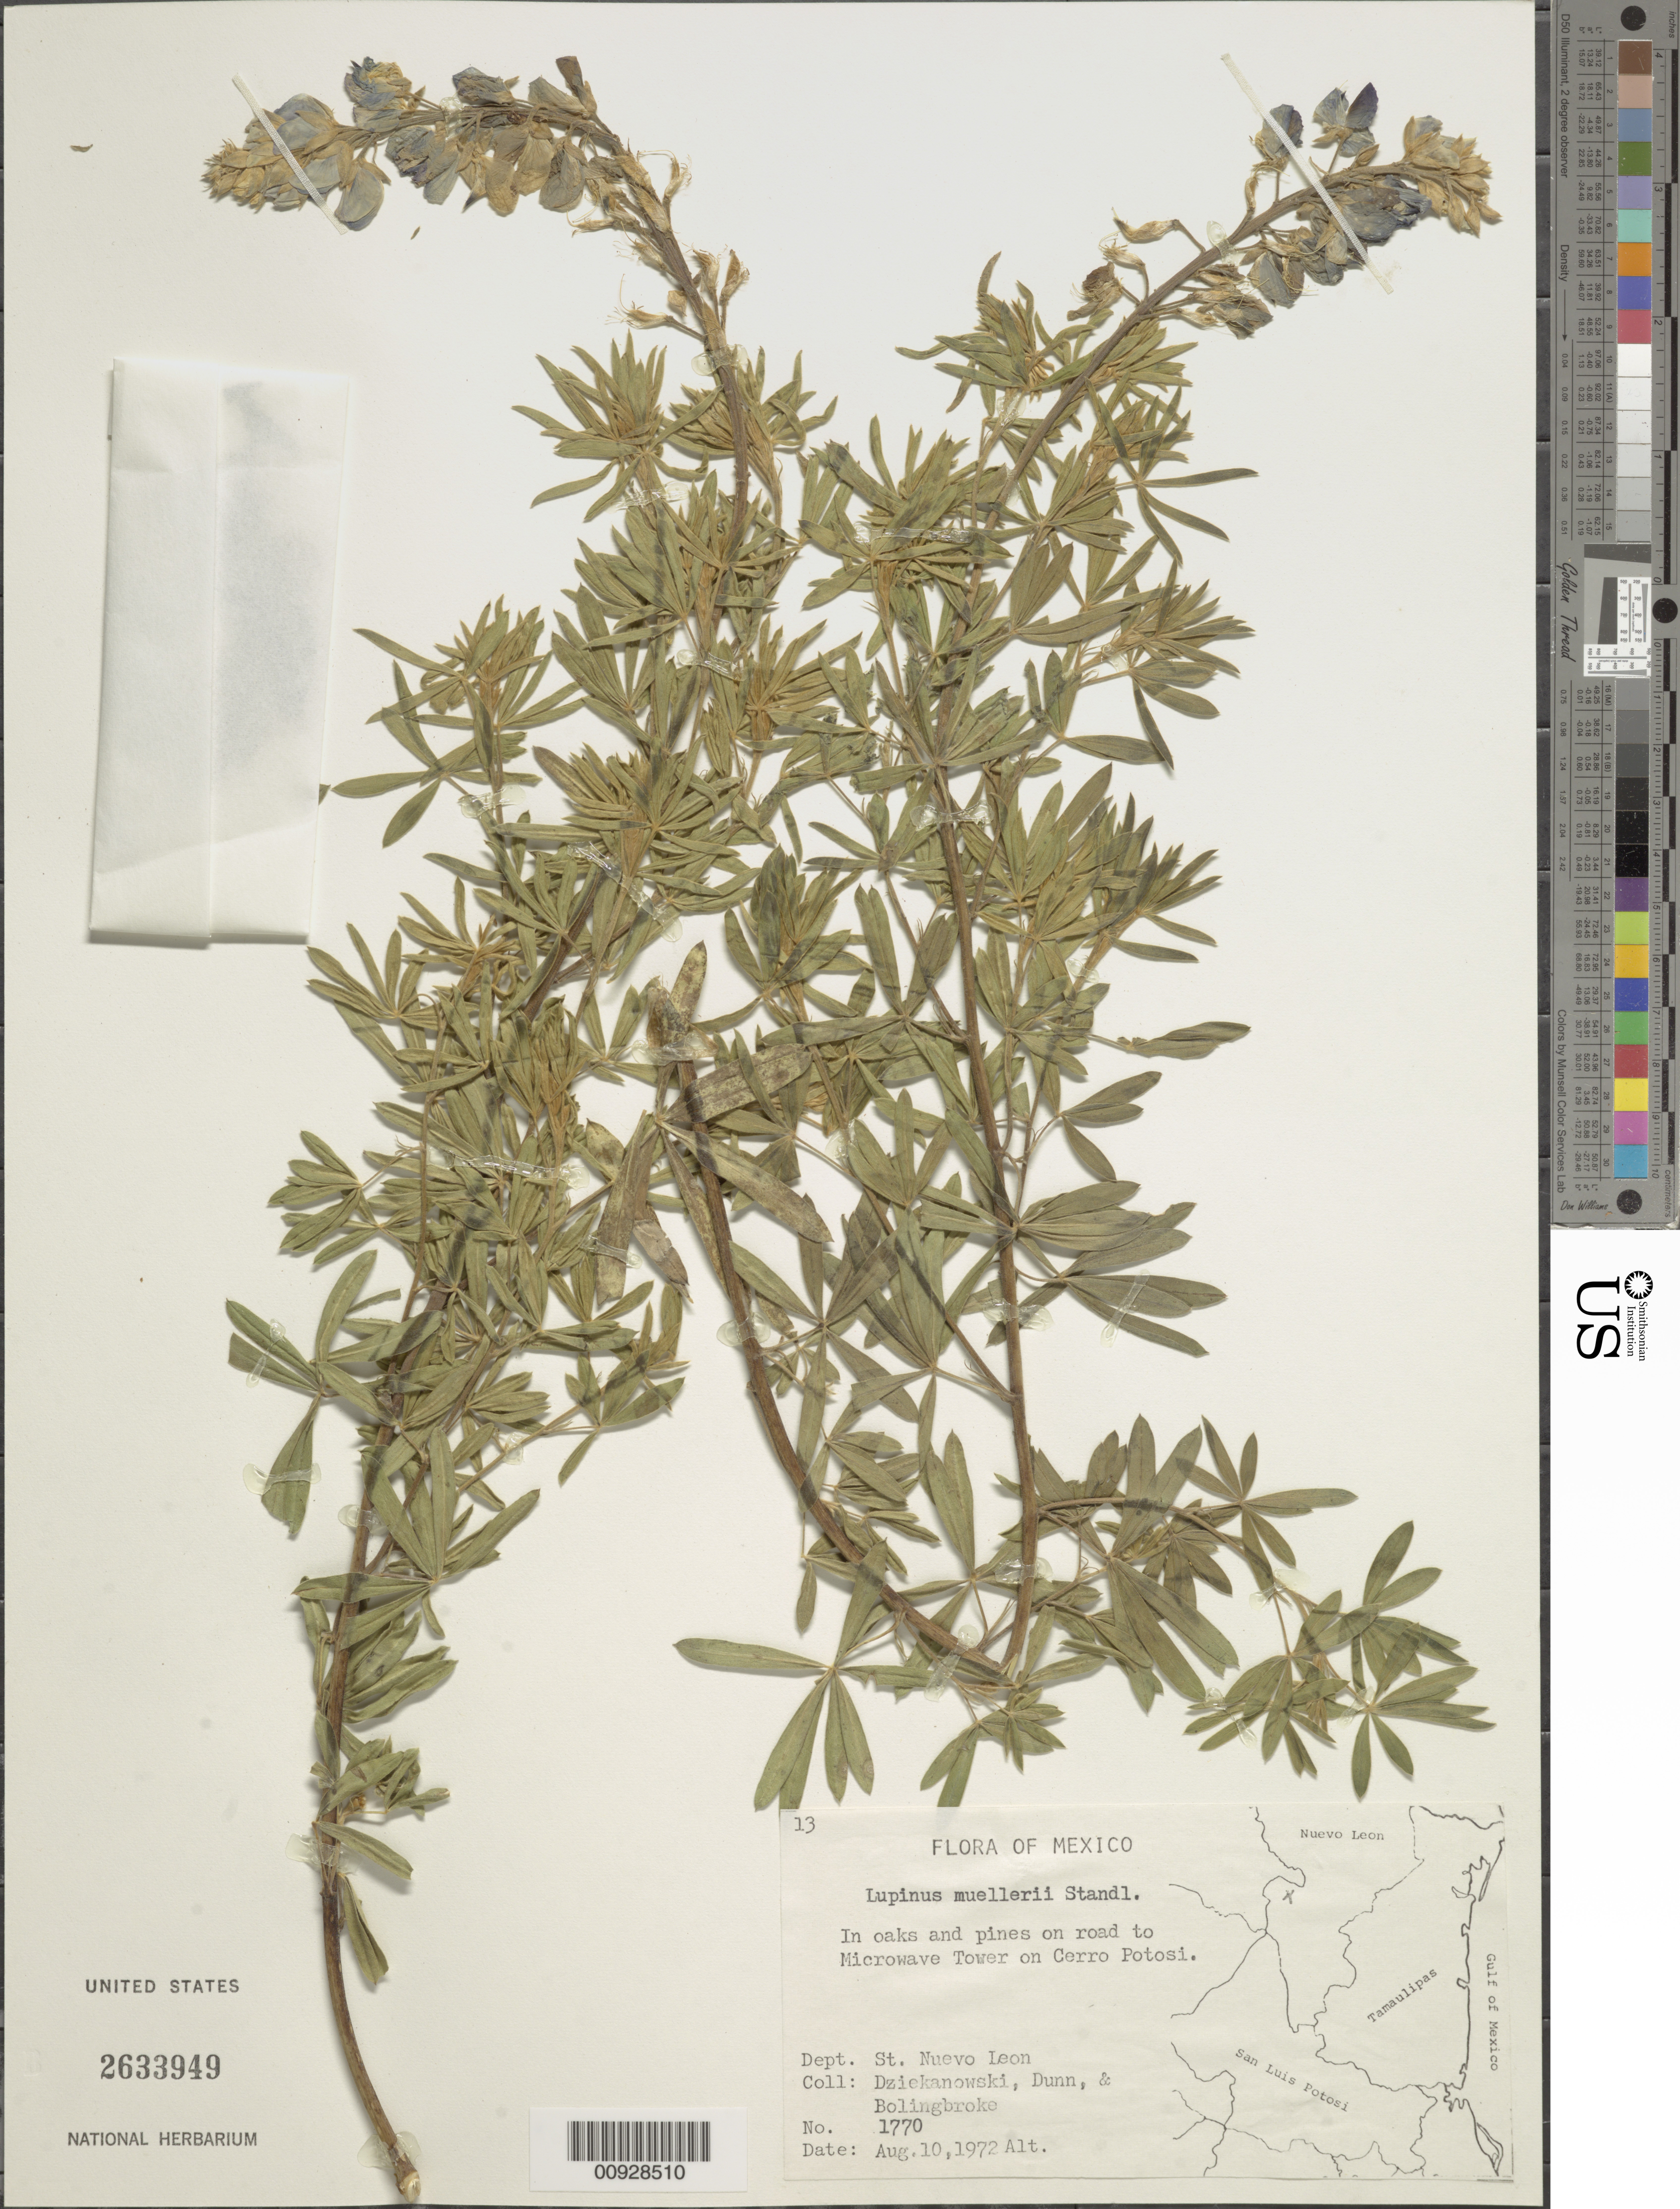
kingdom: Plantae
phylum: Tracheophyta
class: Magnoliopsida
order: Fabales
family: Fabaceae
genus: Lupinus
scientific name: Lupinus muelleri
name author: Standl.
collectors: -. Dziekanowski, -- Dunn & -. Bolingbroke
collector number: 1770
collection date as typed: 10 Aug 1972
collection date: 1972-08-10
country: Mexico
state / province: Nuevo León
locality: On road to Microwave Tower on Cerro Potosí.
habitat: In oaks and pines.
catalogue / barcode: US 2633949